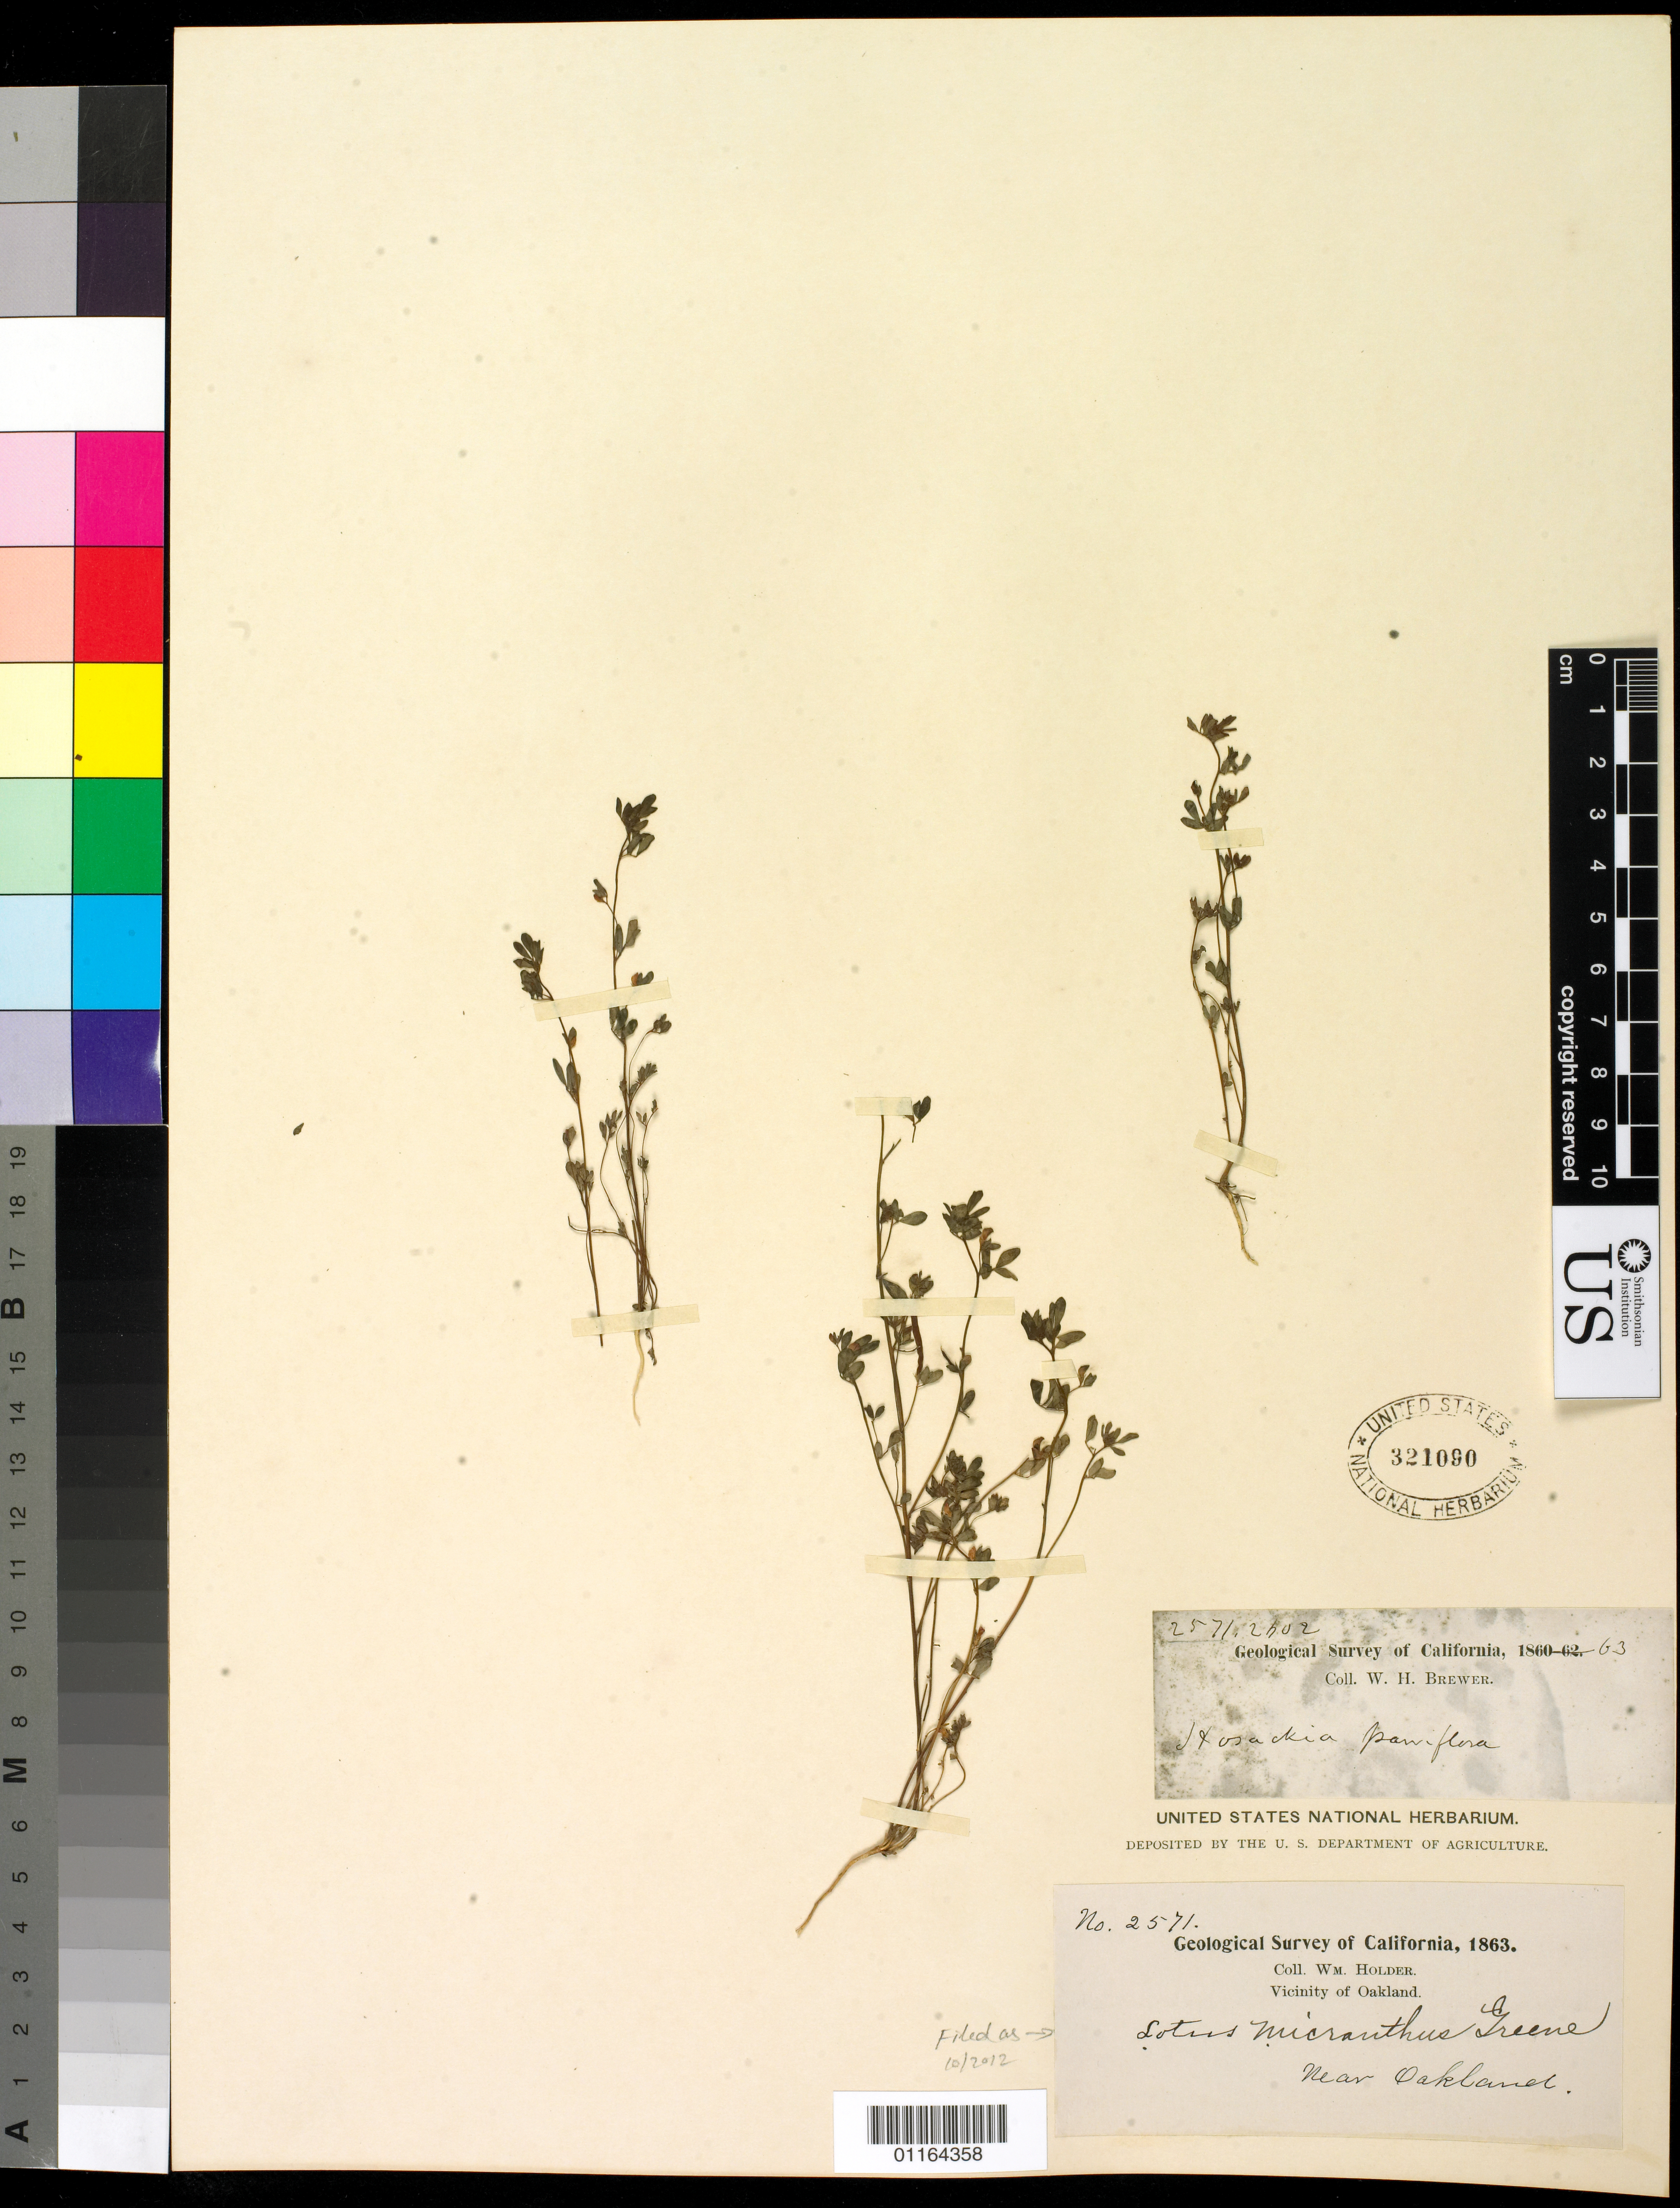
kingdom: Plantae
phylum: Tracheophyta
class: Magnoliopsida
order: Fabales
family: Fabaceae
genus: Syrmatium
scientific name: Syrmatium micranthum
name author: (Torr. & A. Gray) Greene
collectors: W. Holder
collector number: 2571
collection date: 1863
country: United States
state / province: California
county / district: Alameda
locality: Vicinity of Oakland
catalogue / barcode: US 321090